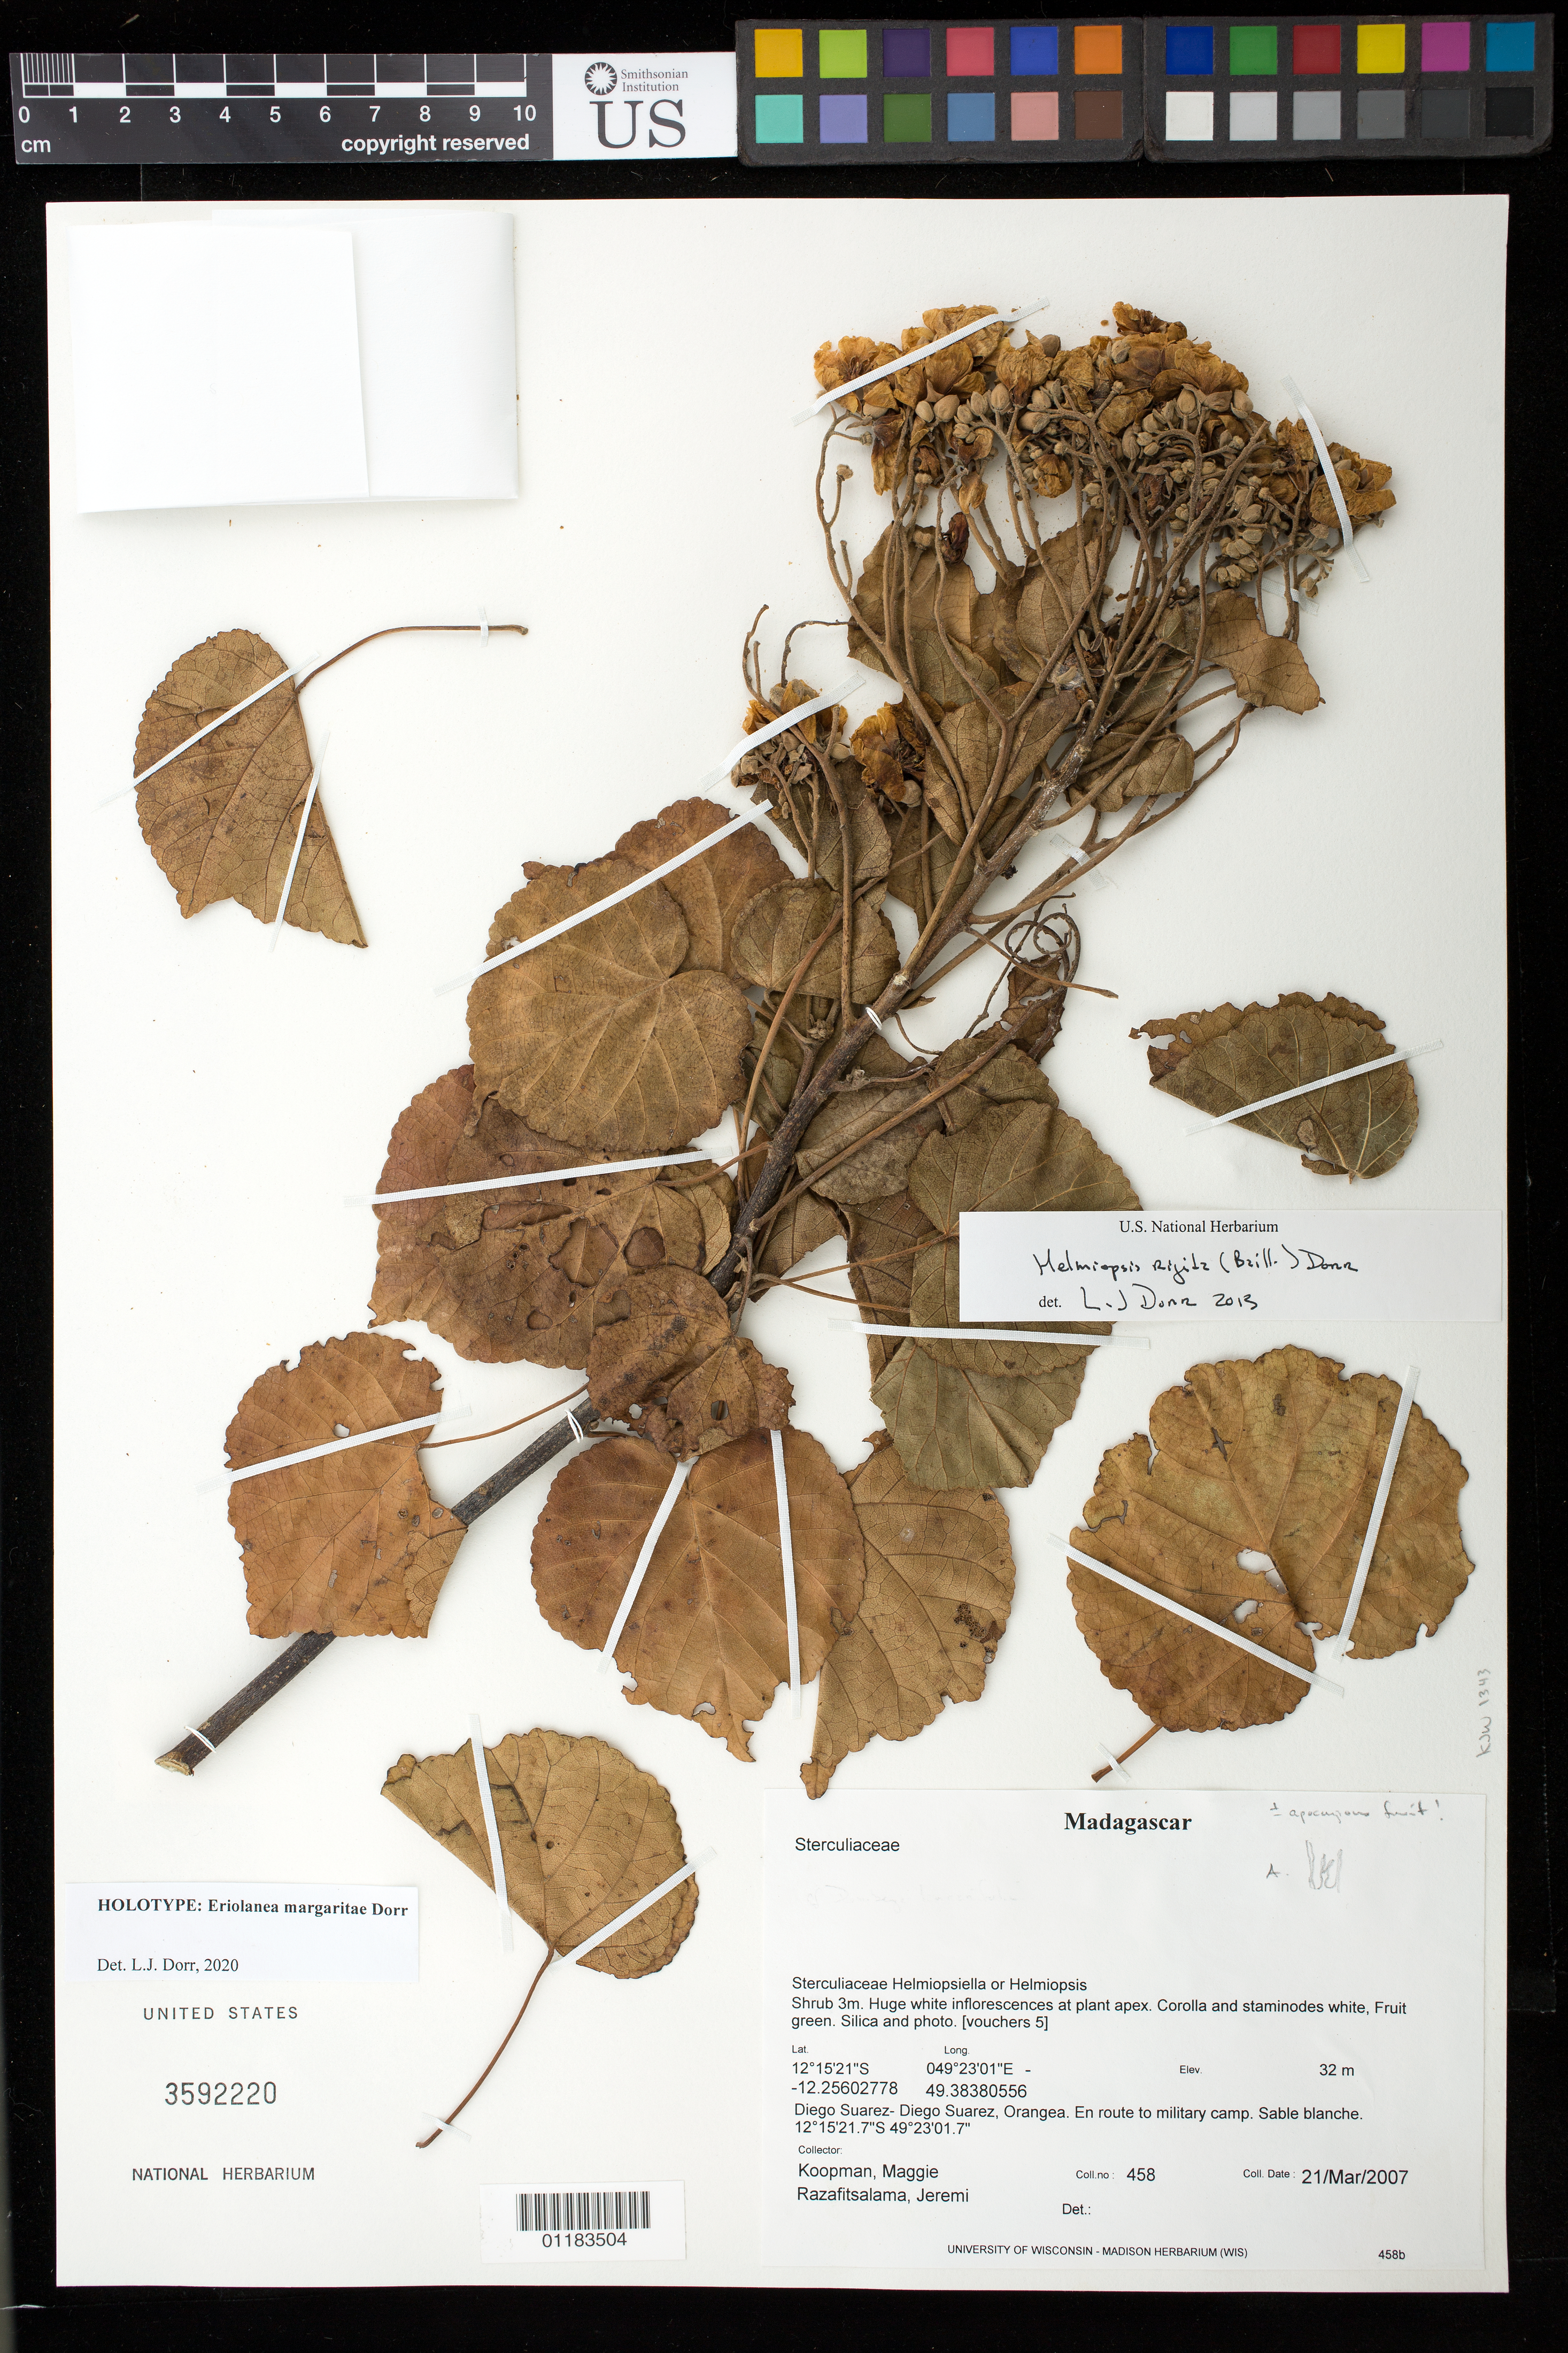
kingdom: Plantae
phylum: Tracheophyta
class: Magnoliopsida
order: Malvales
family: Malvaceae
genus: Eriolaena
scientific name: Eriolaena margaritae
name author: Dorr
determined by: Dorr, L. J., (BOT), Smithsonian Institution - National Museum of Natural History (UNITED STATES)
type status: Holotype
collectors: M. M. Koopman & L. J. Razafitsalama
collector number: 458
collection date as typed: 21/Mar/2007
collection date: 2007-03-21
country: Madagascar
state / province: Diana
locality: Orangea. En route to military camp.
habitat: Sable blanche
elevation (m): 32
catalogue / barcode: US 3592220